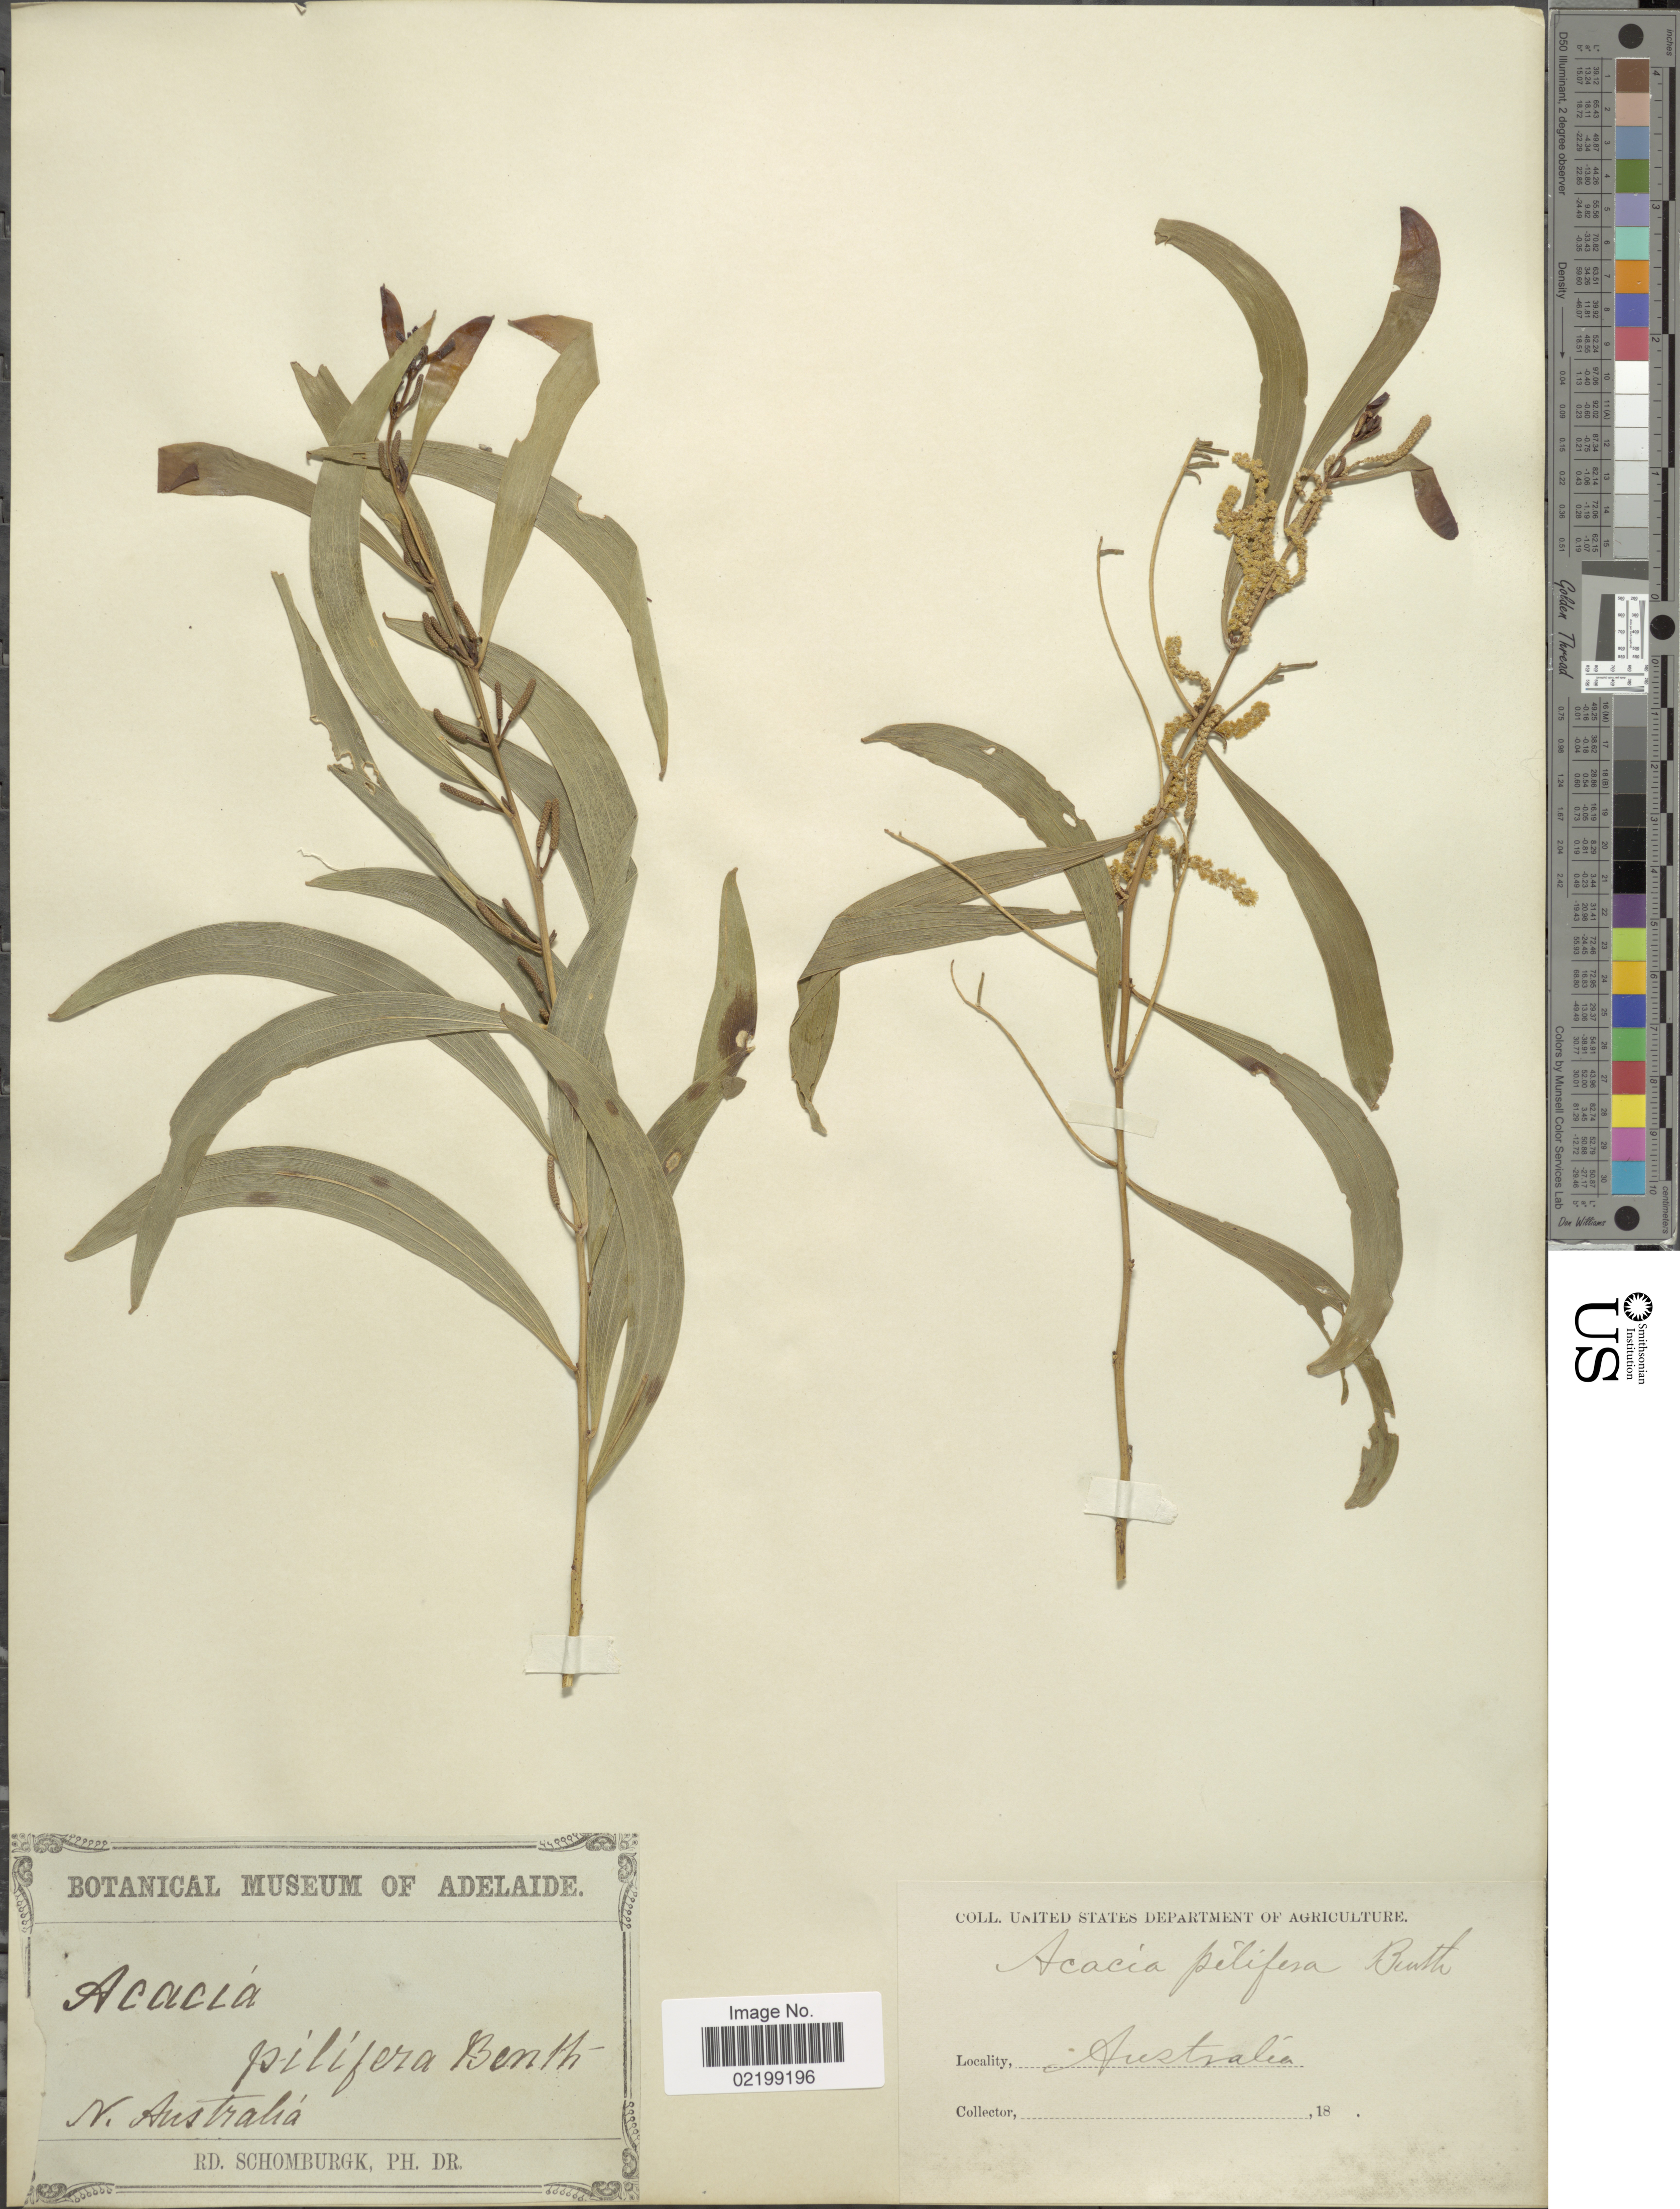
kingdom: Plantae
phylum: Tracheophyta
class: Magnoliopsida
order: Fabales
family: Fabaceae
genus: Acacia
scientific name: Acacia pilifera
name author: A. Cunn.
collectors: M. R. Schomburgk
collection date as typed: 18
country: Australia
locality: North Australia